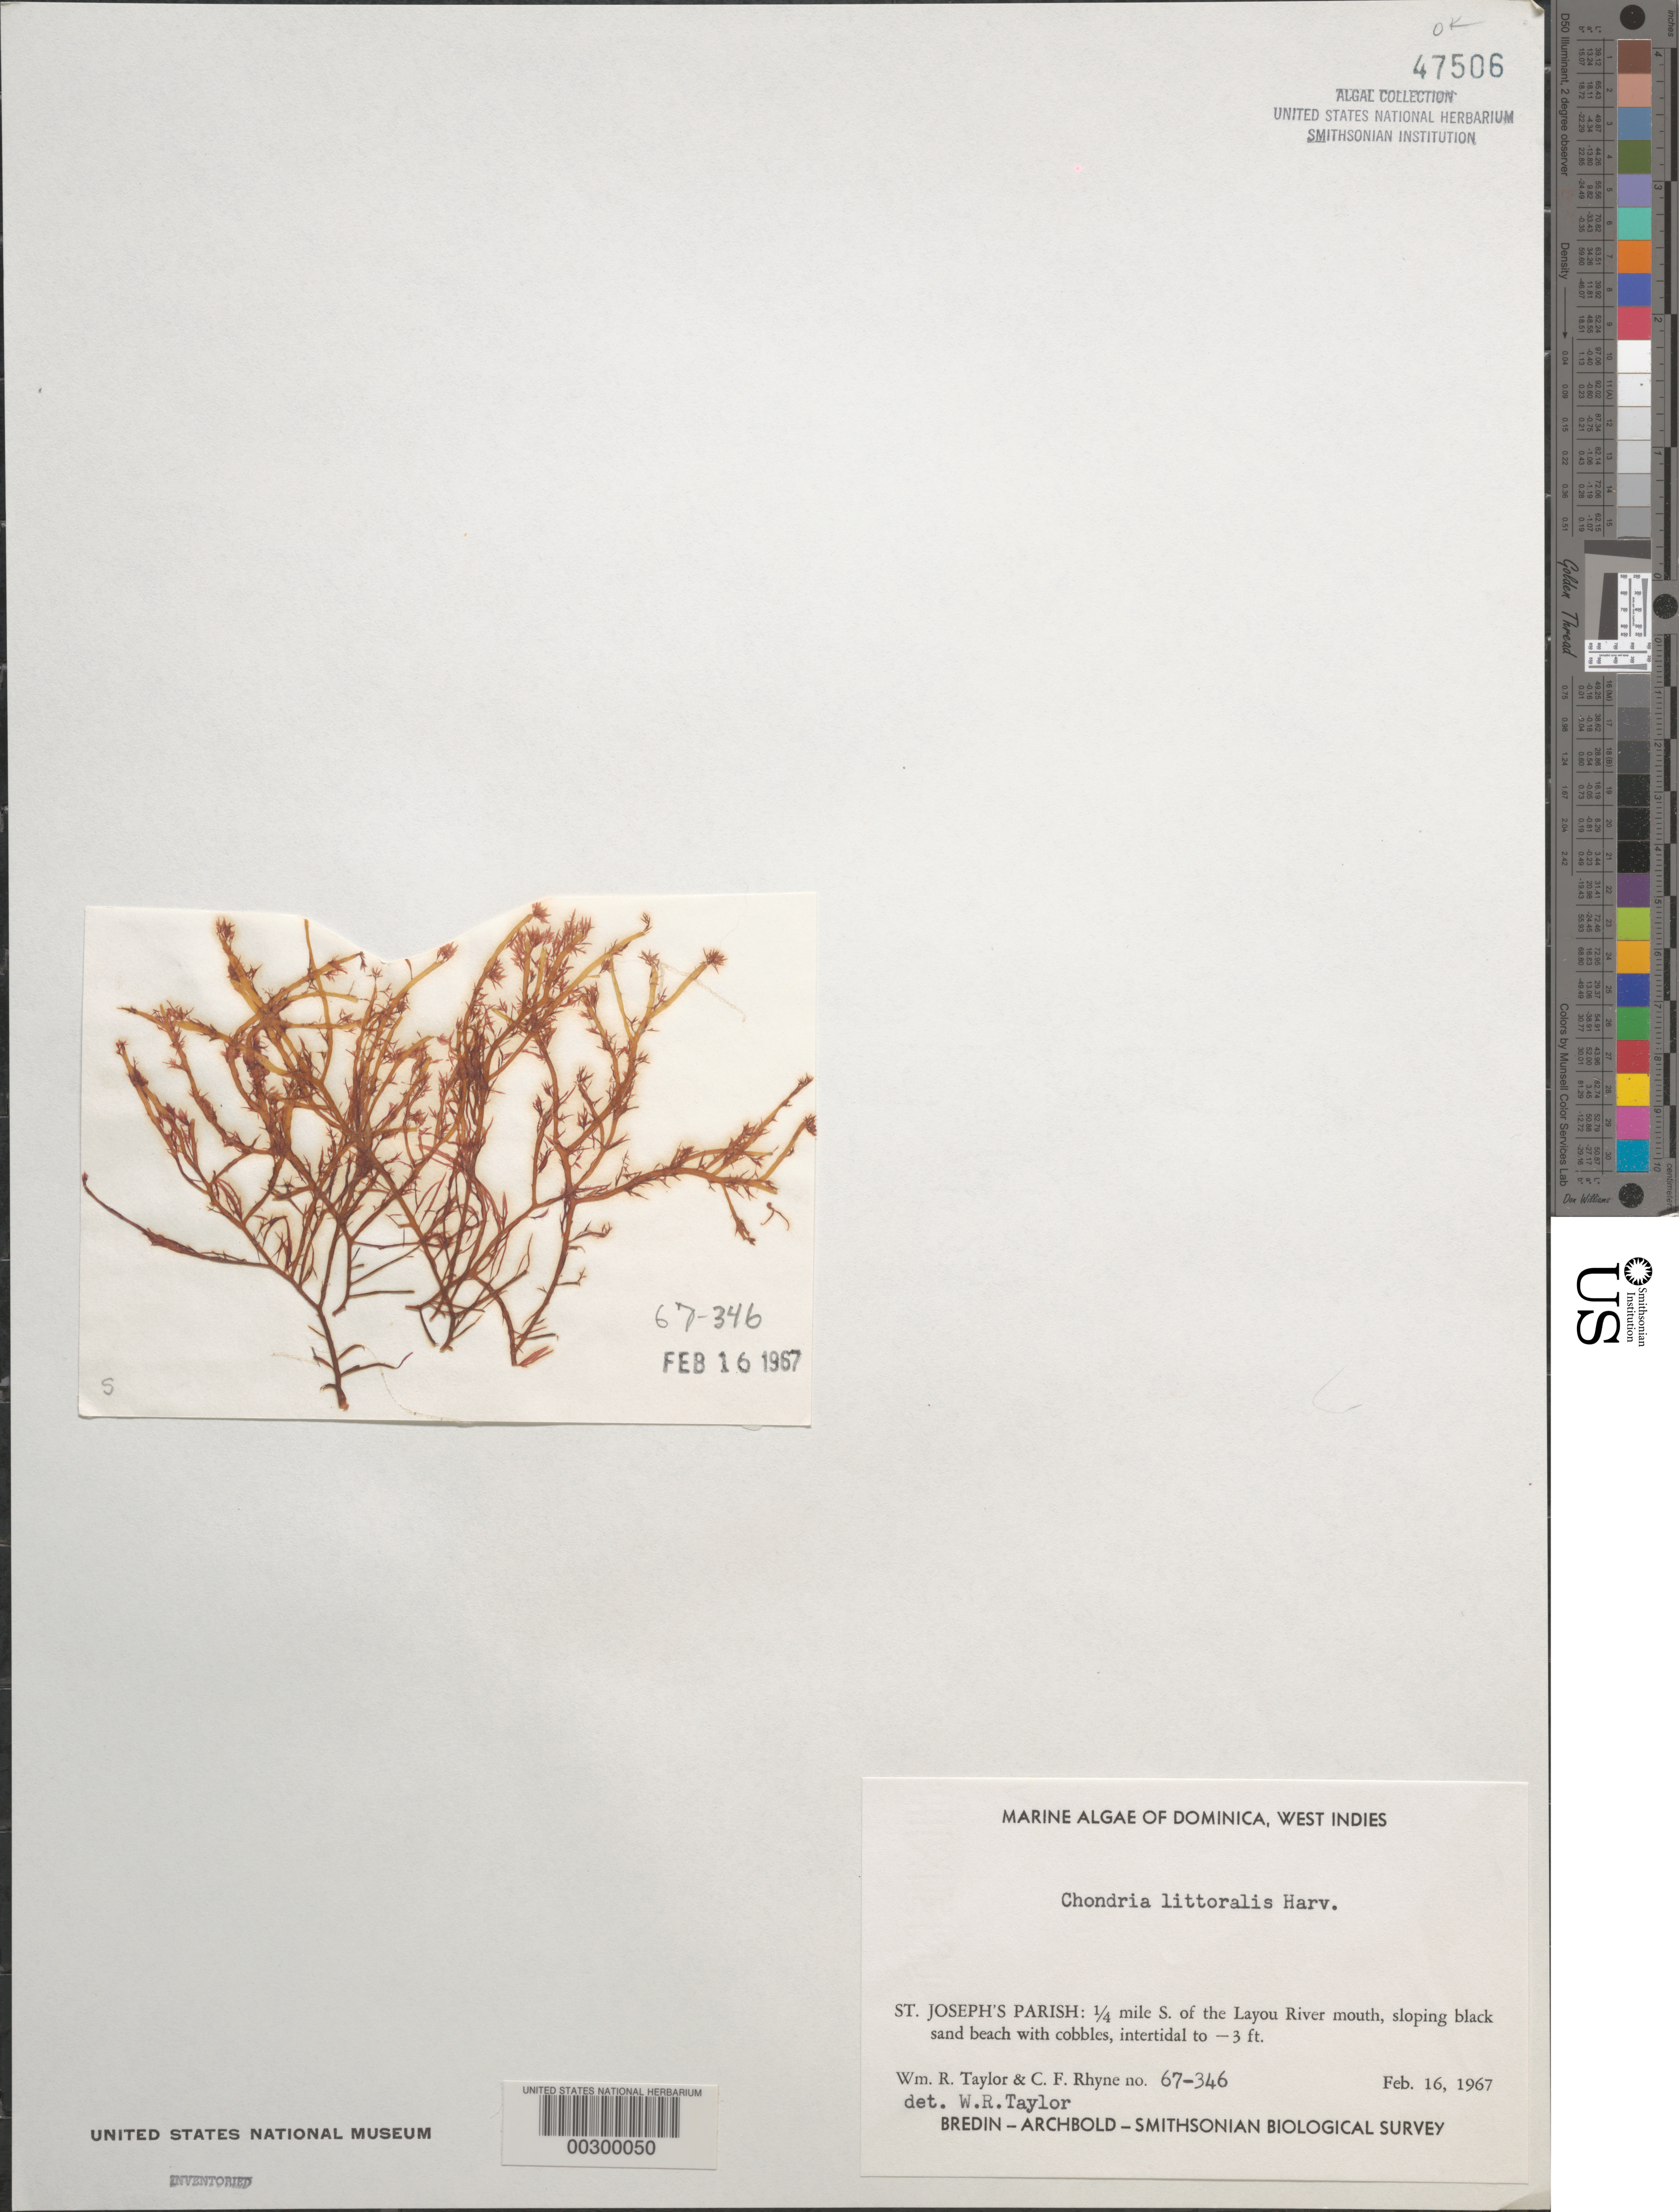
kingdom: Plantae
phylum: Rhodophyta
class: Florideophyceae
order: Ceramiales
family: Rhodomelaceae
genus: Chondria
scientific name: Chondria littoralis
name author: Harv.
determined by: Taylor, William R.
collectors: W. R. Taylor & C. Rhyne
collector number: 67-346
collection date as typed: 16 Feb 1967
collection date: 1967-02-16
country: Dominica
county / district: St. Joseph's Parish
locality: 0.25 mile south of Layou River mouth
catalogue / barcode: US 47506